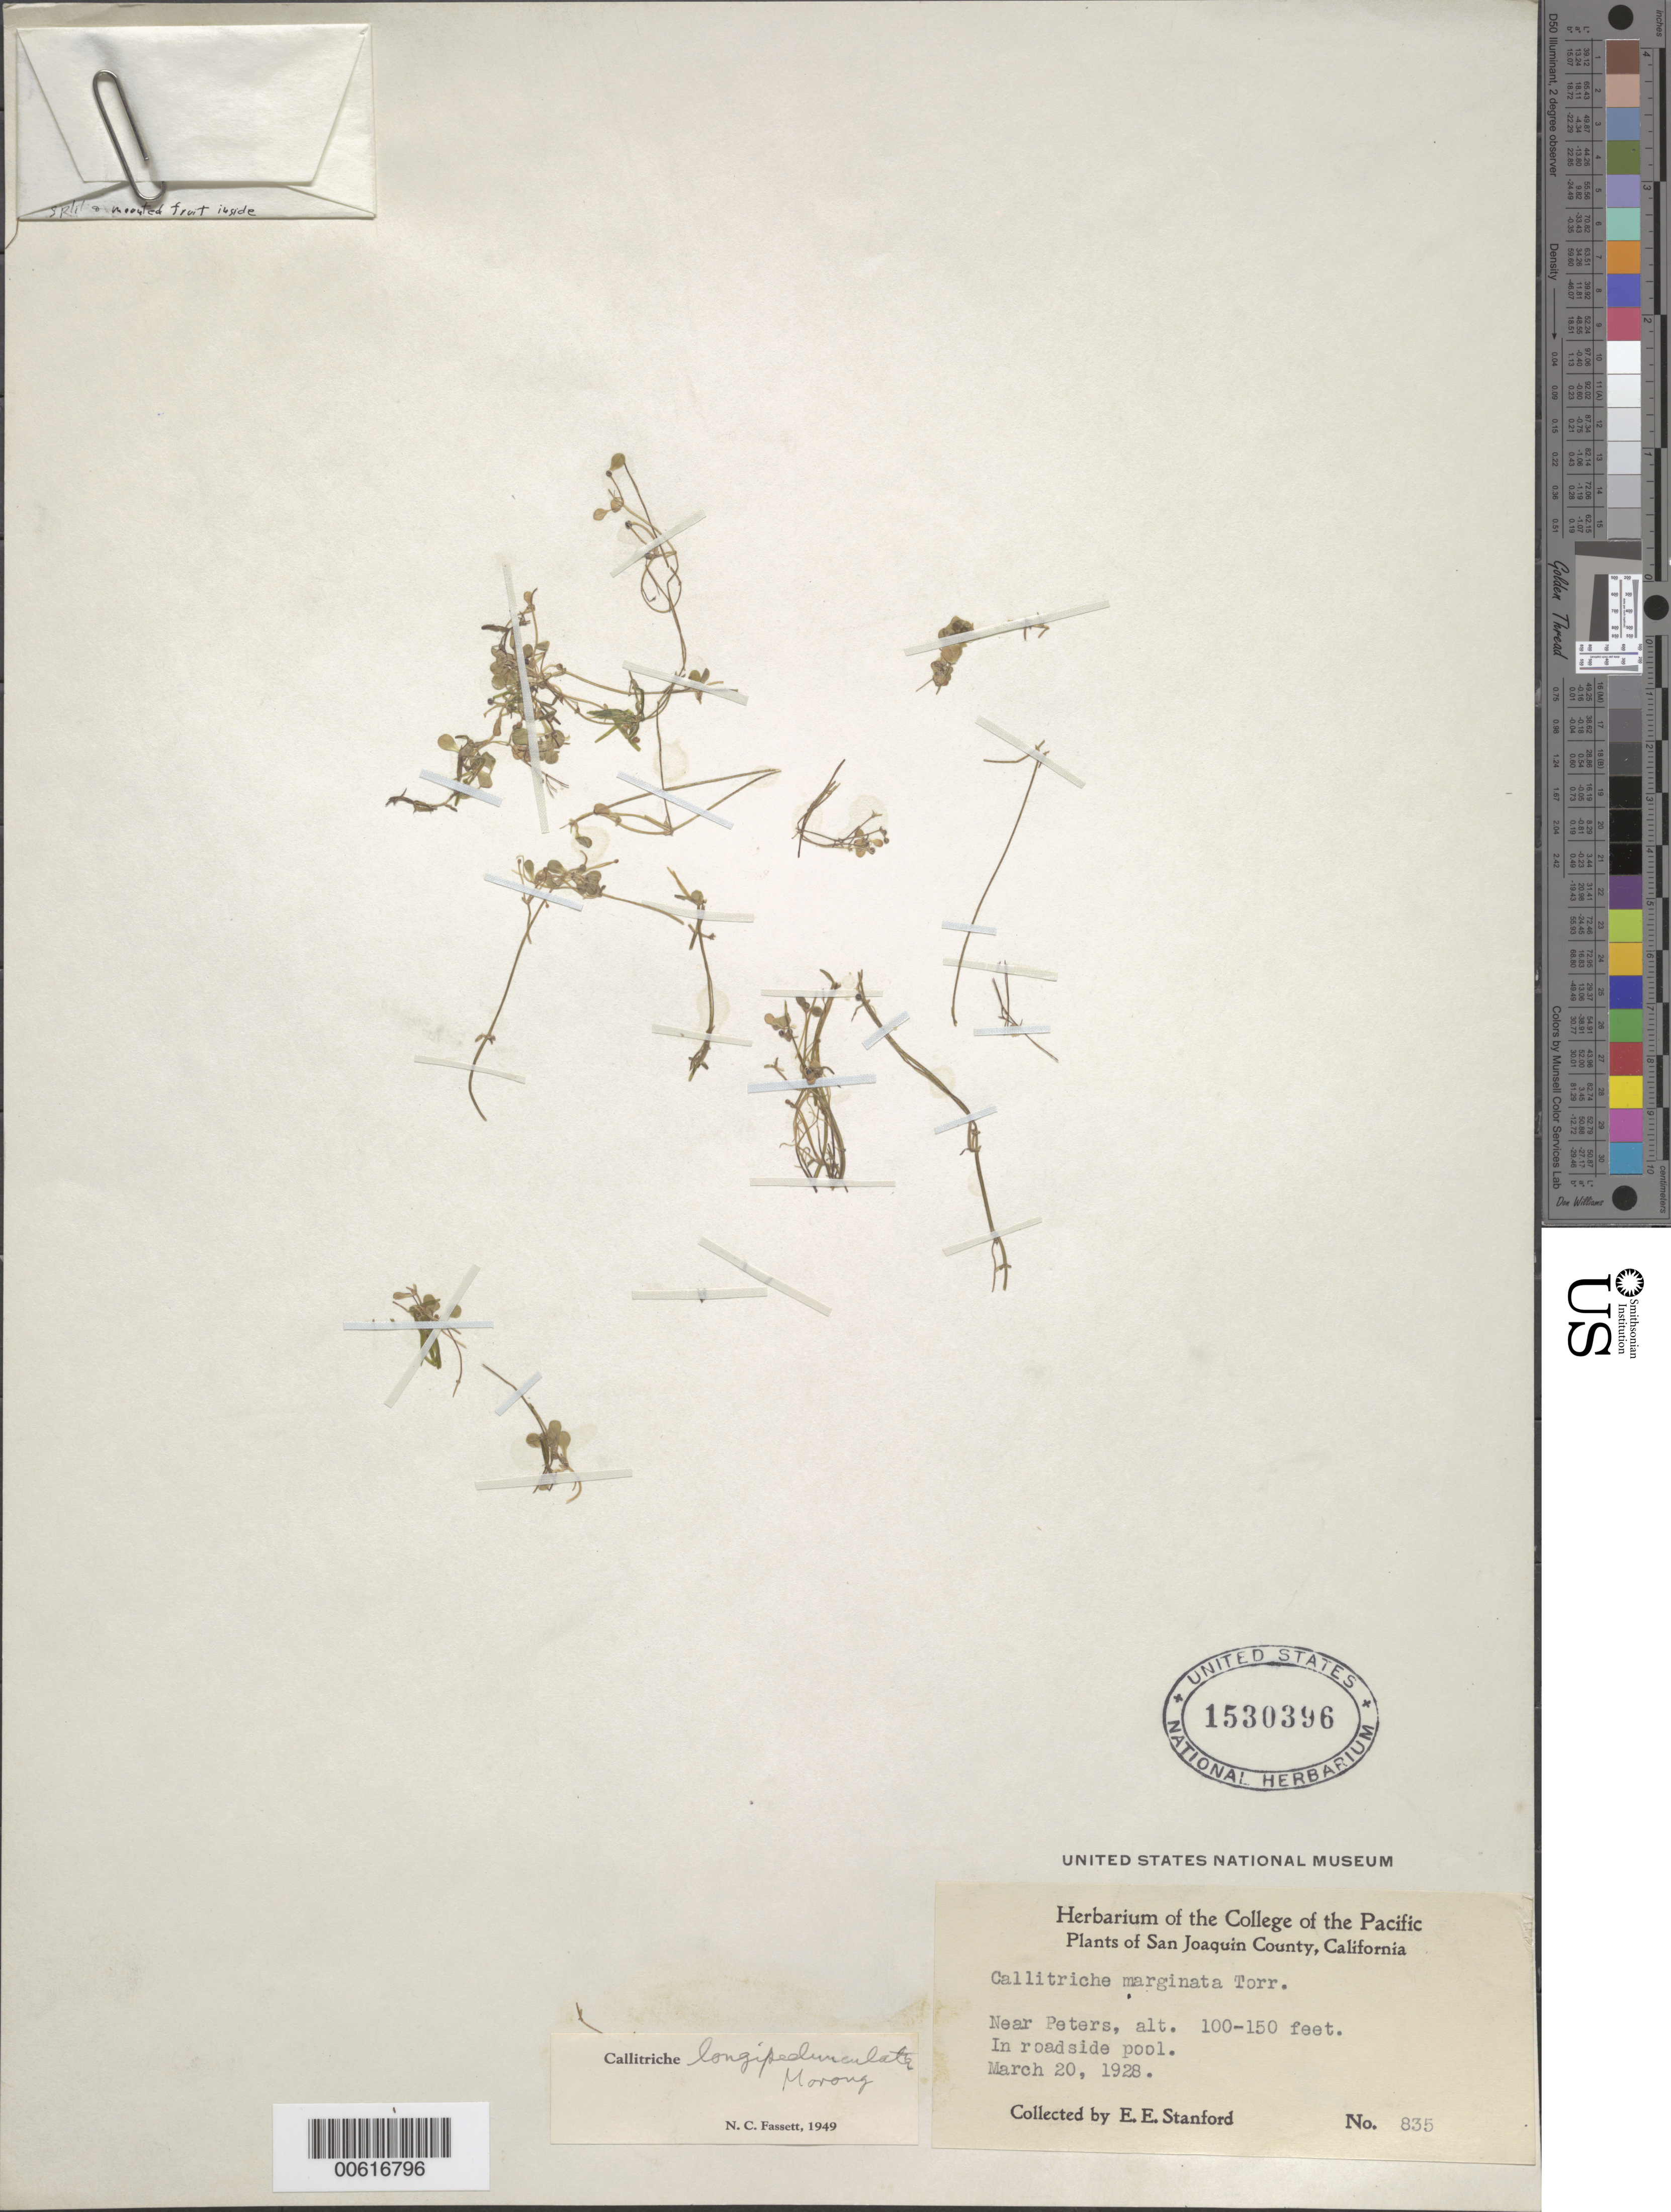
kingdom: Plantae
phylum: Tracheophyta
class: Magnoliopsida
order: Lamiales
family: Plantaginaceae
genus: Callitriche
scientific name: Callitriche hypogaea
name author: Tharp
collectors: E. Stanford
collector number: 835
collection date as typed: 20 Mar 1928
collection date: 1928-03-20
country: United States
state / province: California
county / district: San Joaquin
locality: Near Peters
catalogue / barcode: US 1530396